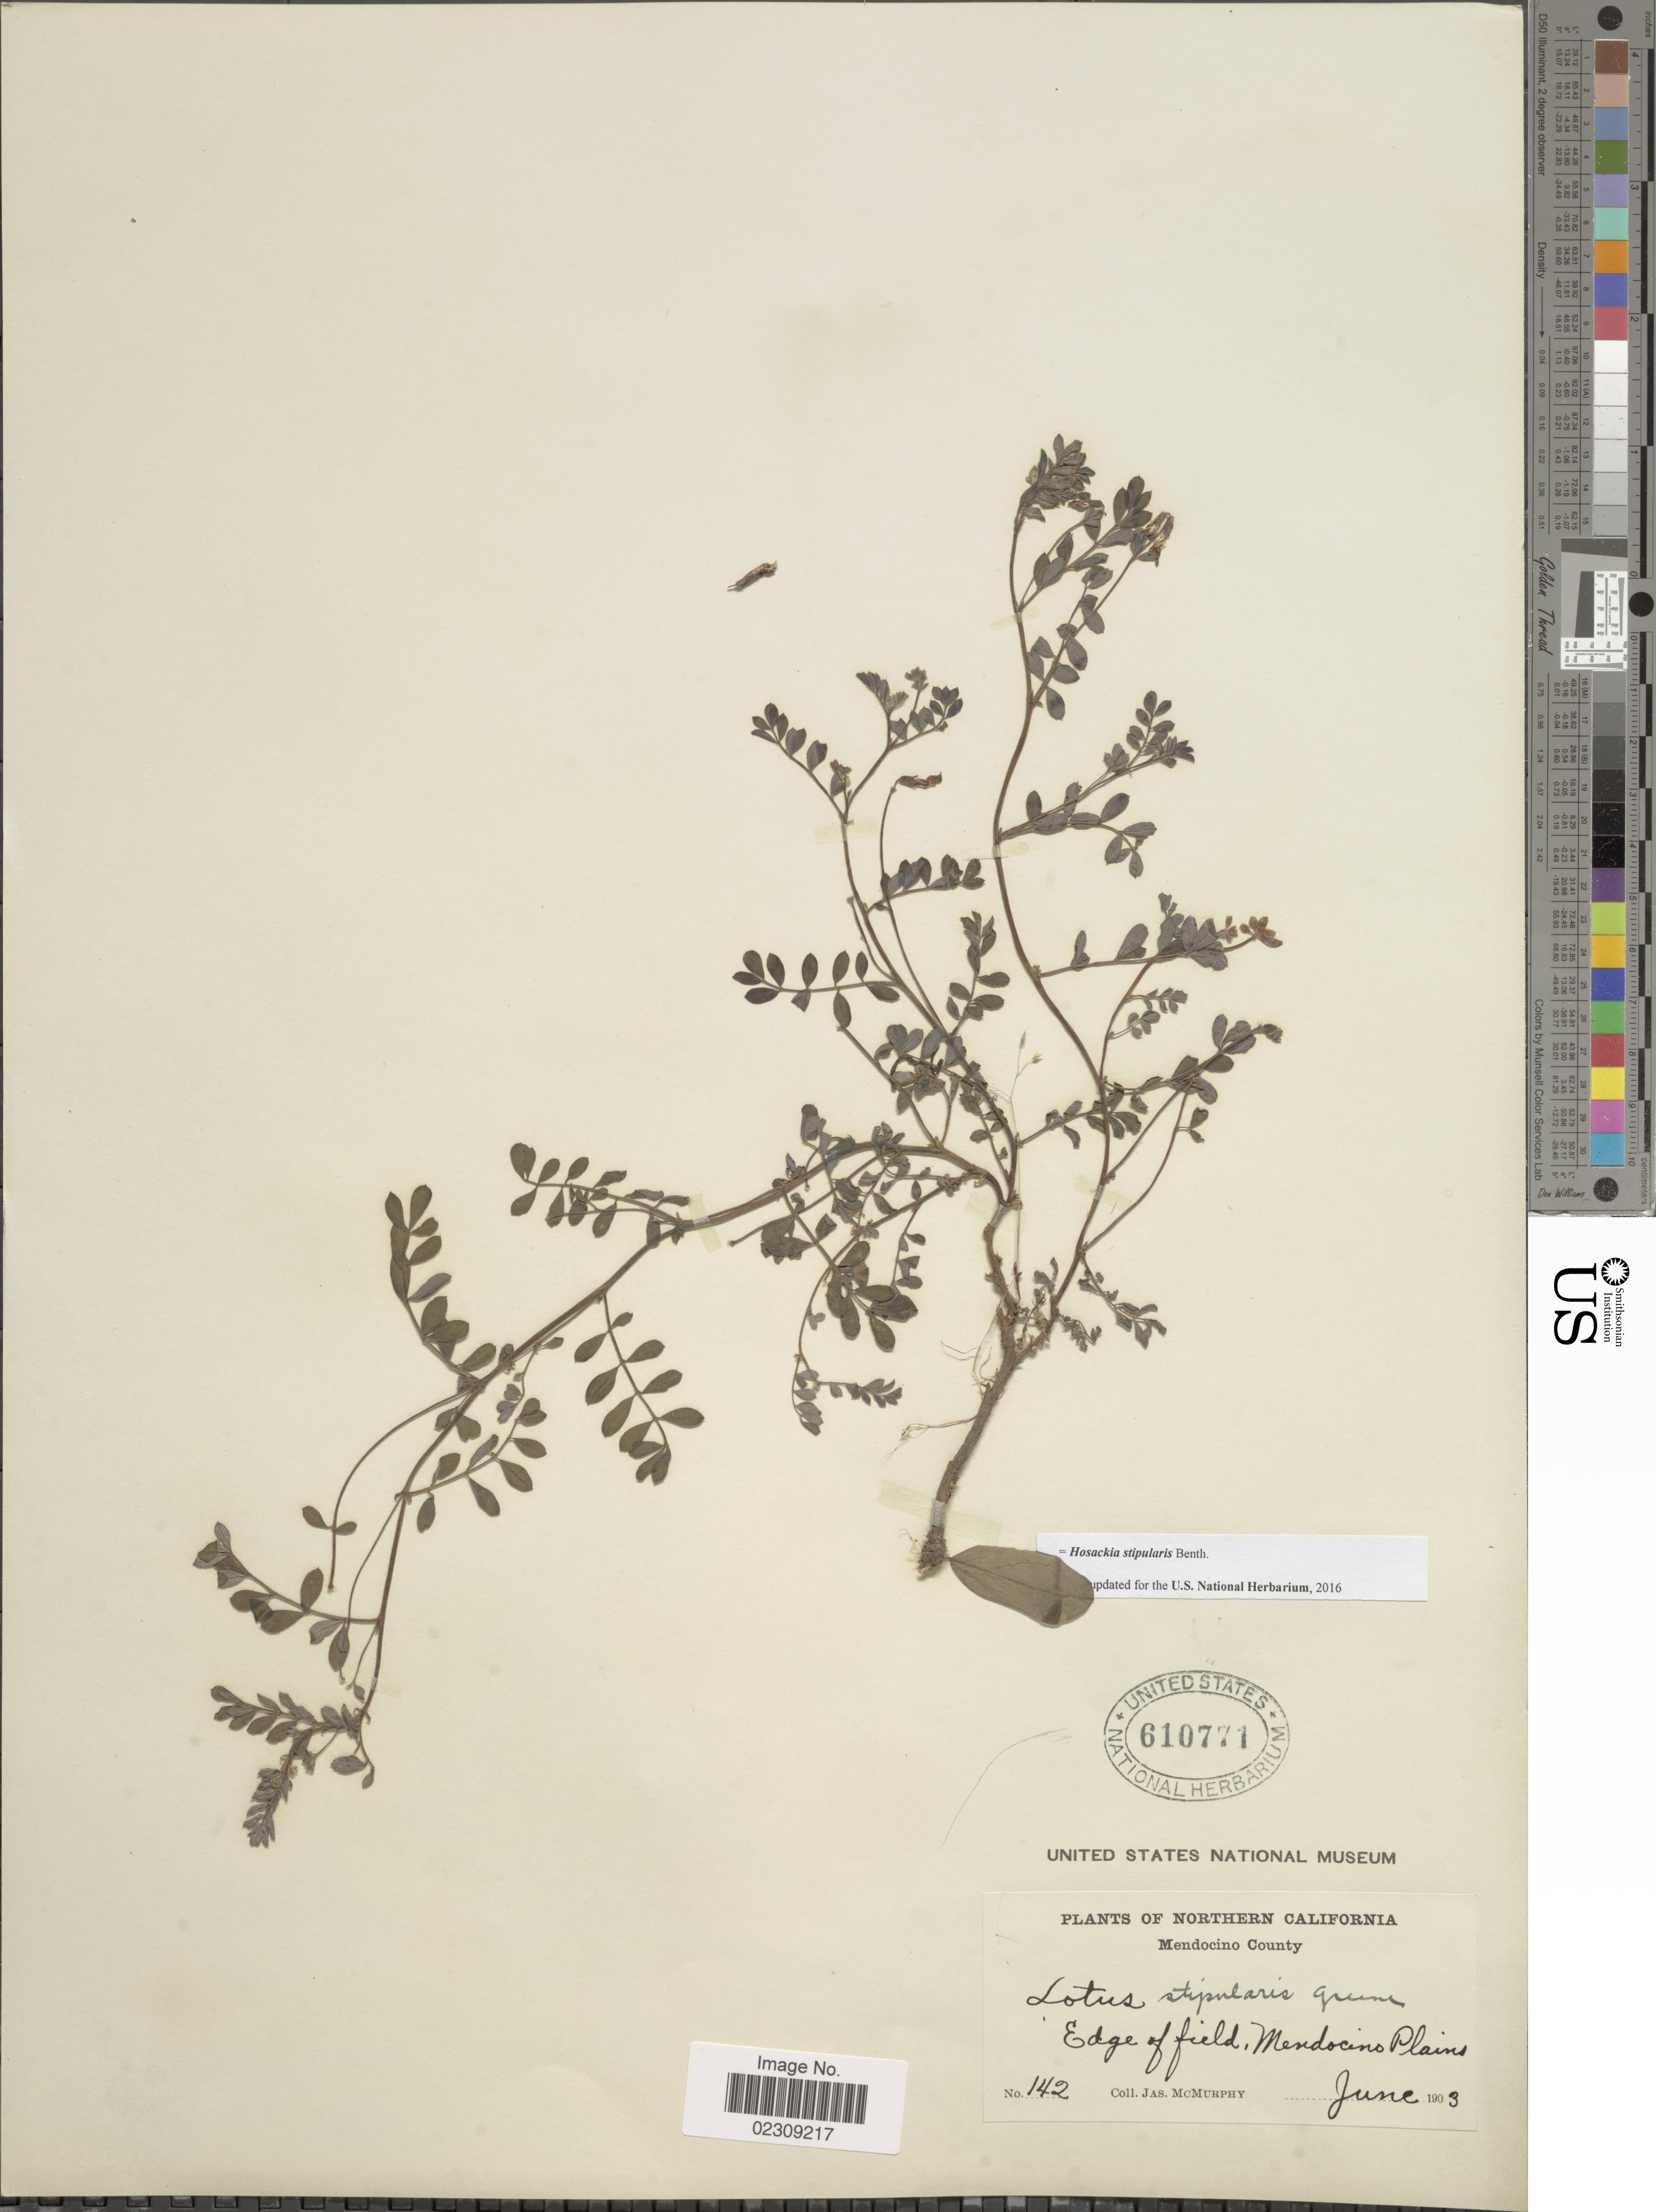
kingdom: Plantae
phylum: Tracheophyta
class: Magnoliopsida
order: Fabales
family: Fabaceae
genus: Hosackia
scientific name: Hosackia stipularis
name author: Benth.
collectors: J. McMurphy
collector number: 142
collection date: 1903-06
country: United States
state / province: California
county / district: Mendocino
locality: Northern California, Mendocino County, Edge of field, Mendocino Plains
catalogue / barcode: US 610771